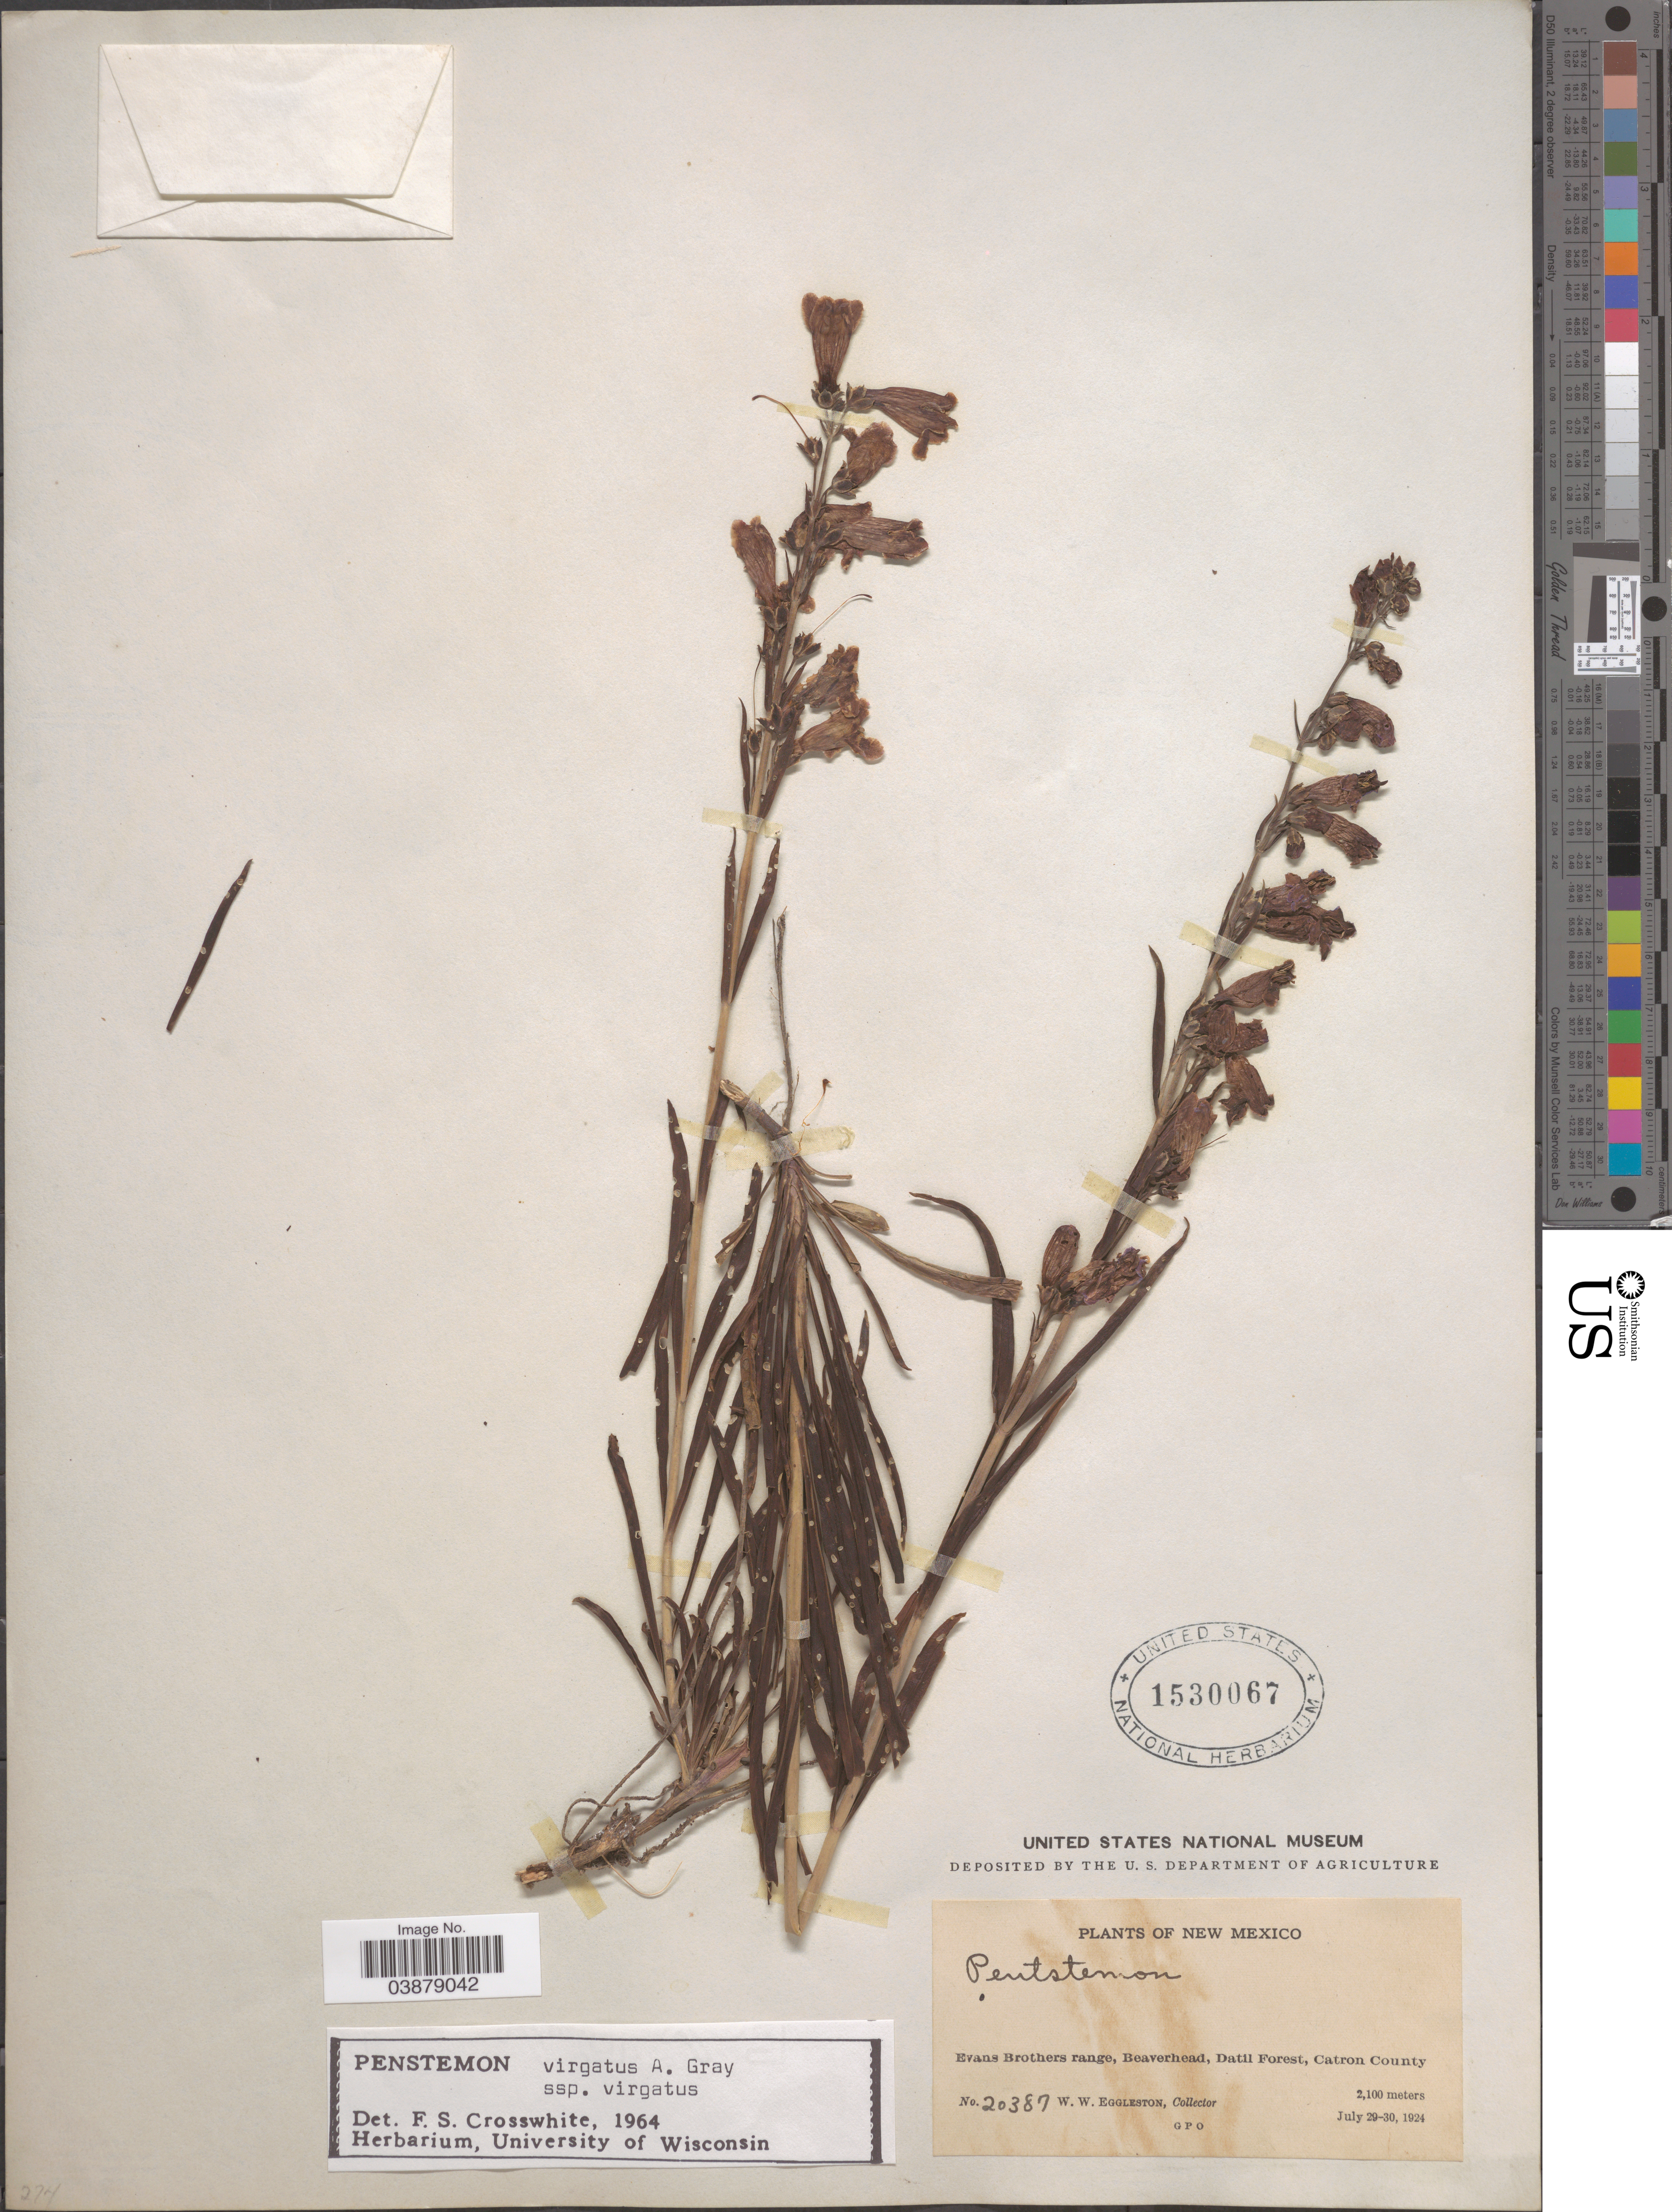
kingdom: Plantae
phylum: Tracheophyta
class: Magnoliopsida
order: Lamiales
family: Plantaginaceae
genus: Penstemon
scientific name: Penstemon virgatus subsp. virgatus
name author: A. Gray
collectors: W. W. Eggleston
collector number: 20387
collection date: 1924-07-29/1924-07-30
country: United States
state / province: New Mexico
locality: Evans Brothers range, Beaverhead, Datil Forest, Catron County.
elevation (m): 2100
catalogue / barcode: US 1530067